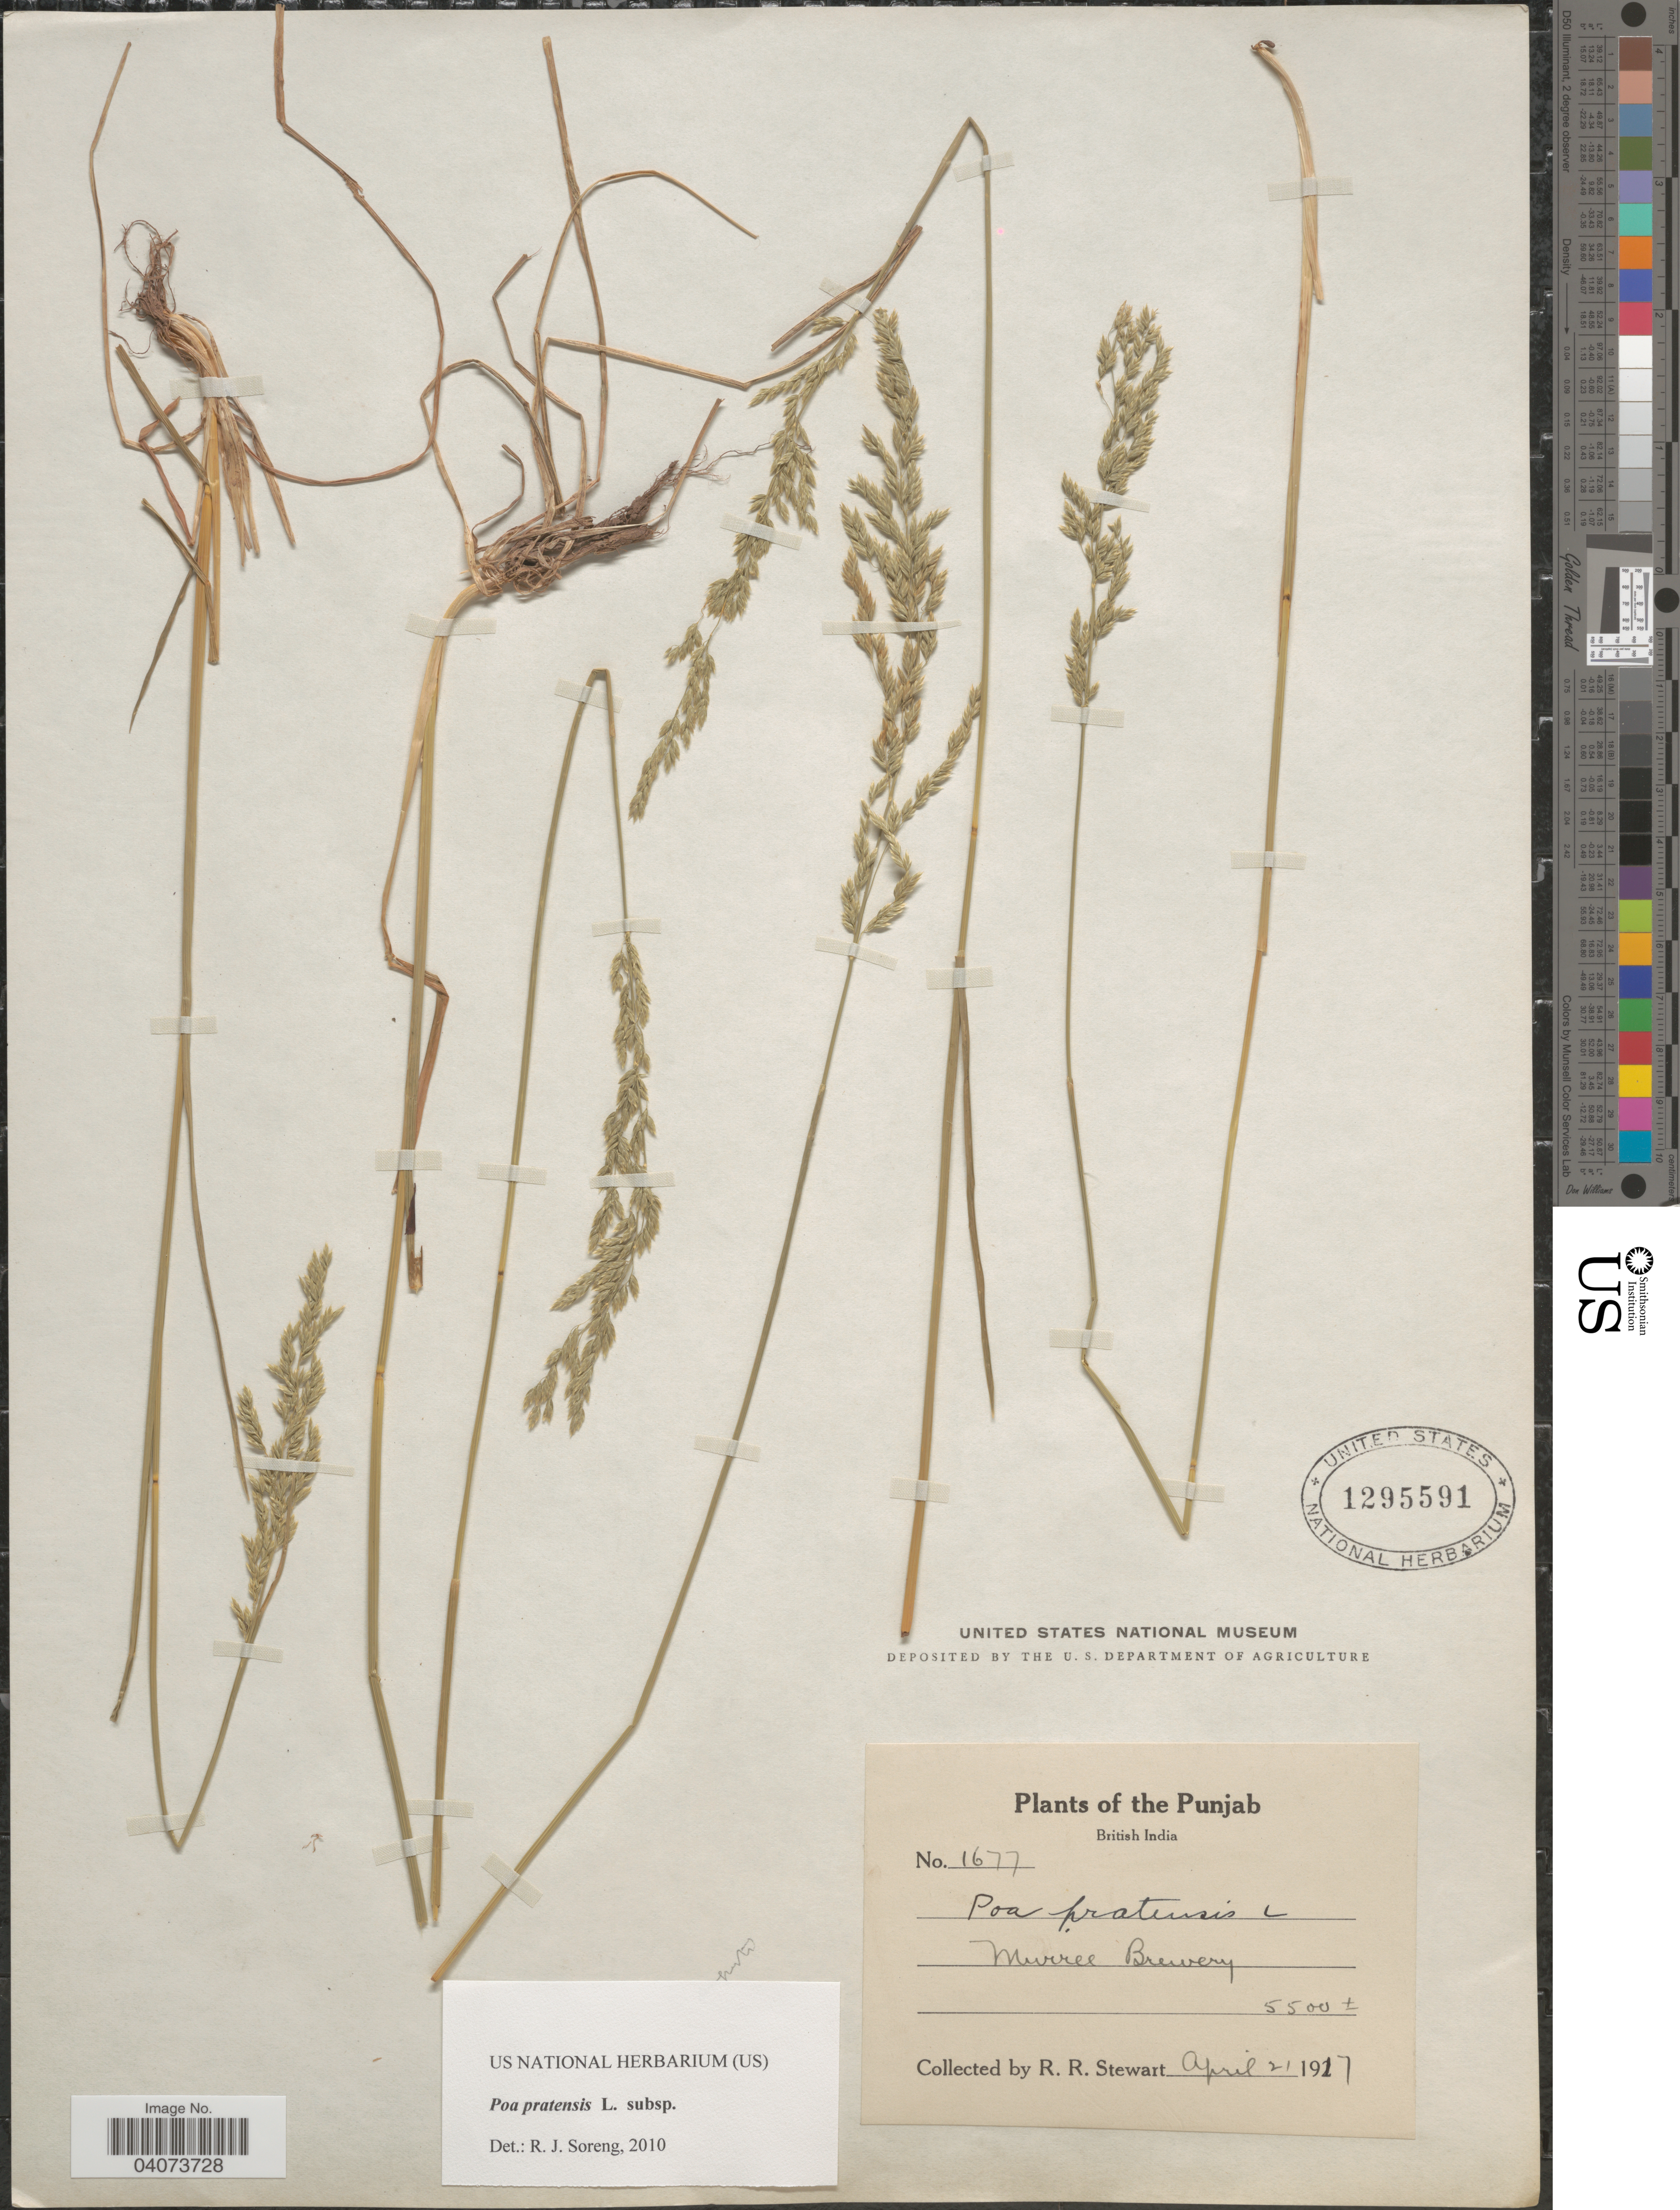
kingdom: Plantae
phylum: Tracheophyta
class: Liliopsida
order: Poales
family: Poaceae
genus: Poa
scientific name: Poa pratensis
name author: L.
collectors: R. Stewart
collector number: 1677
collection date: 1917-04-21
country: Pakistan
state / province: Punjab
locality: British India. Murree Brewery.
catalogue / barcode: US 1295591